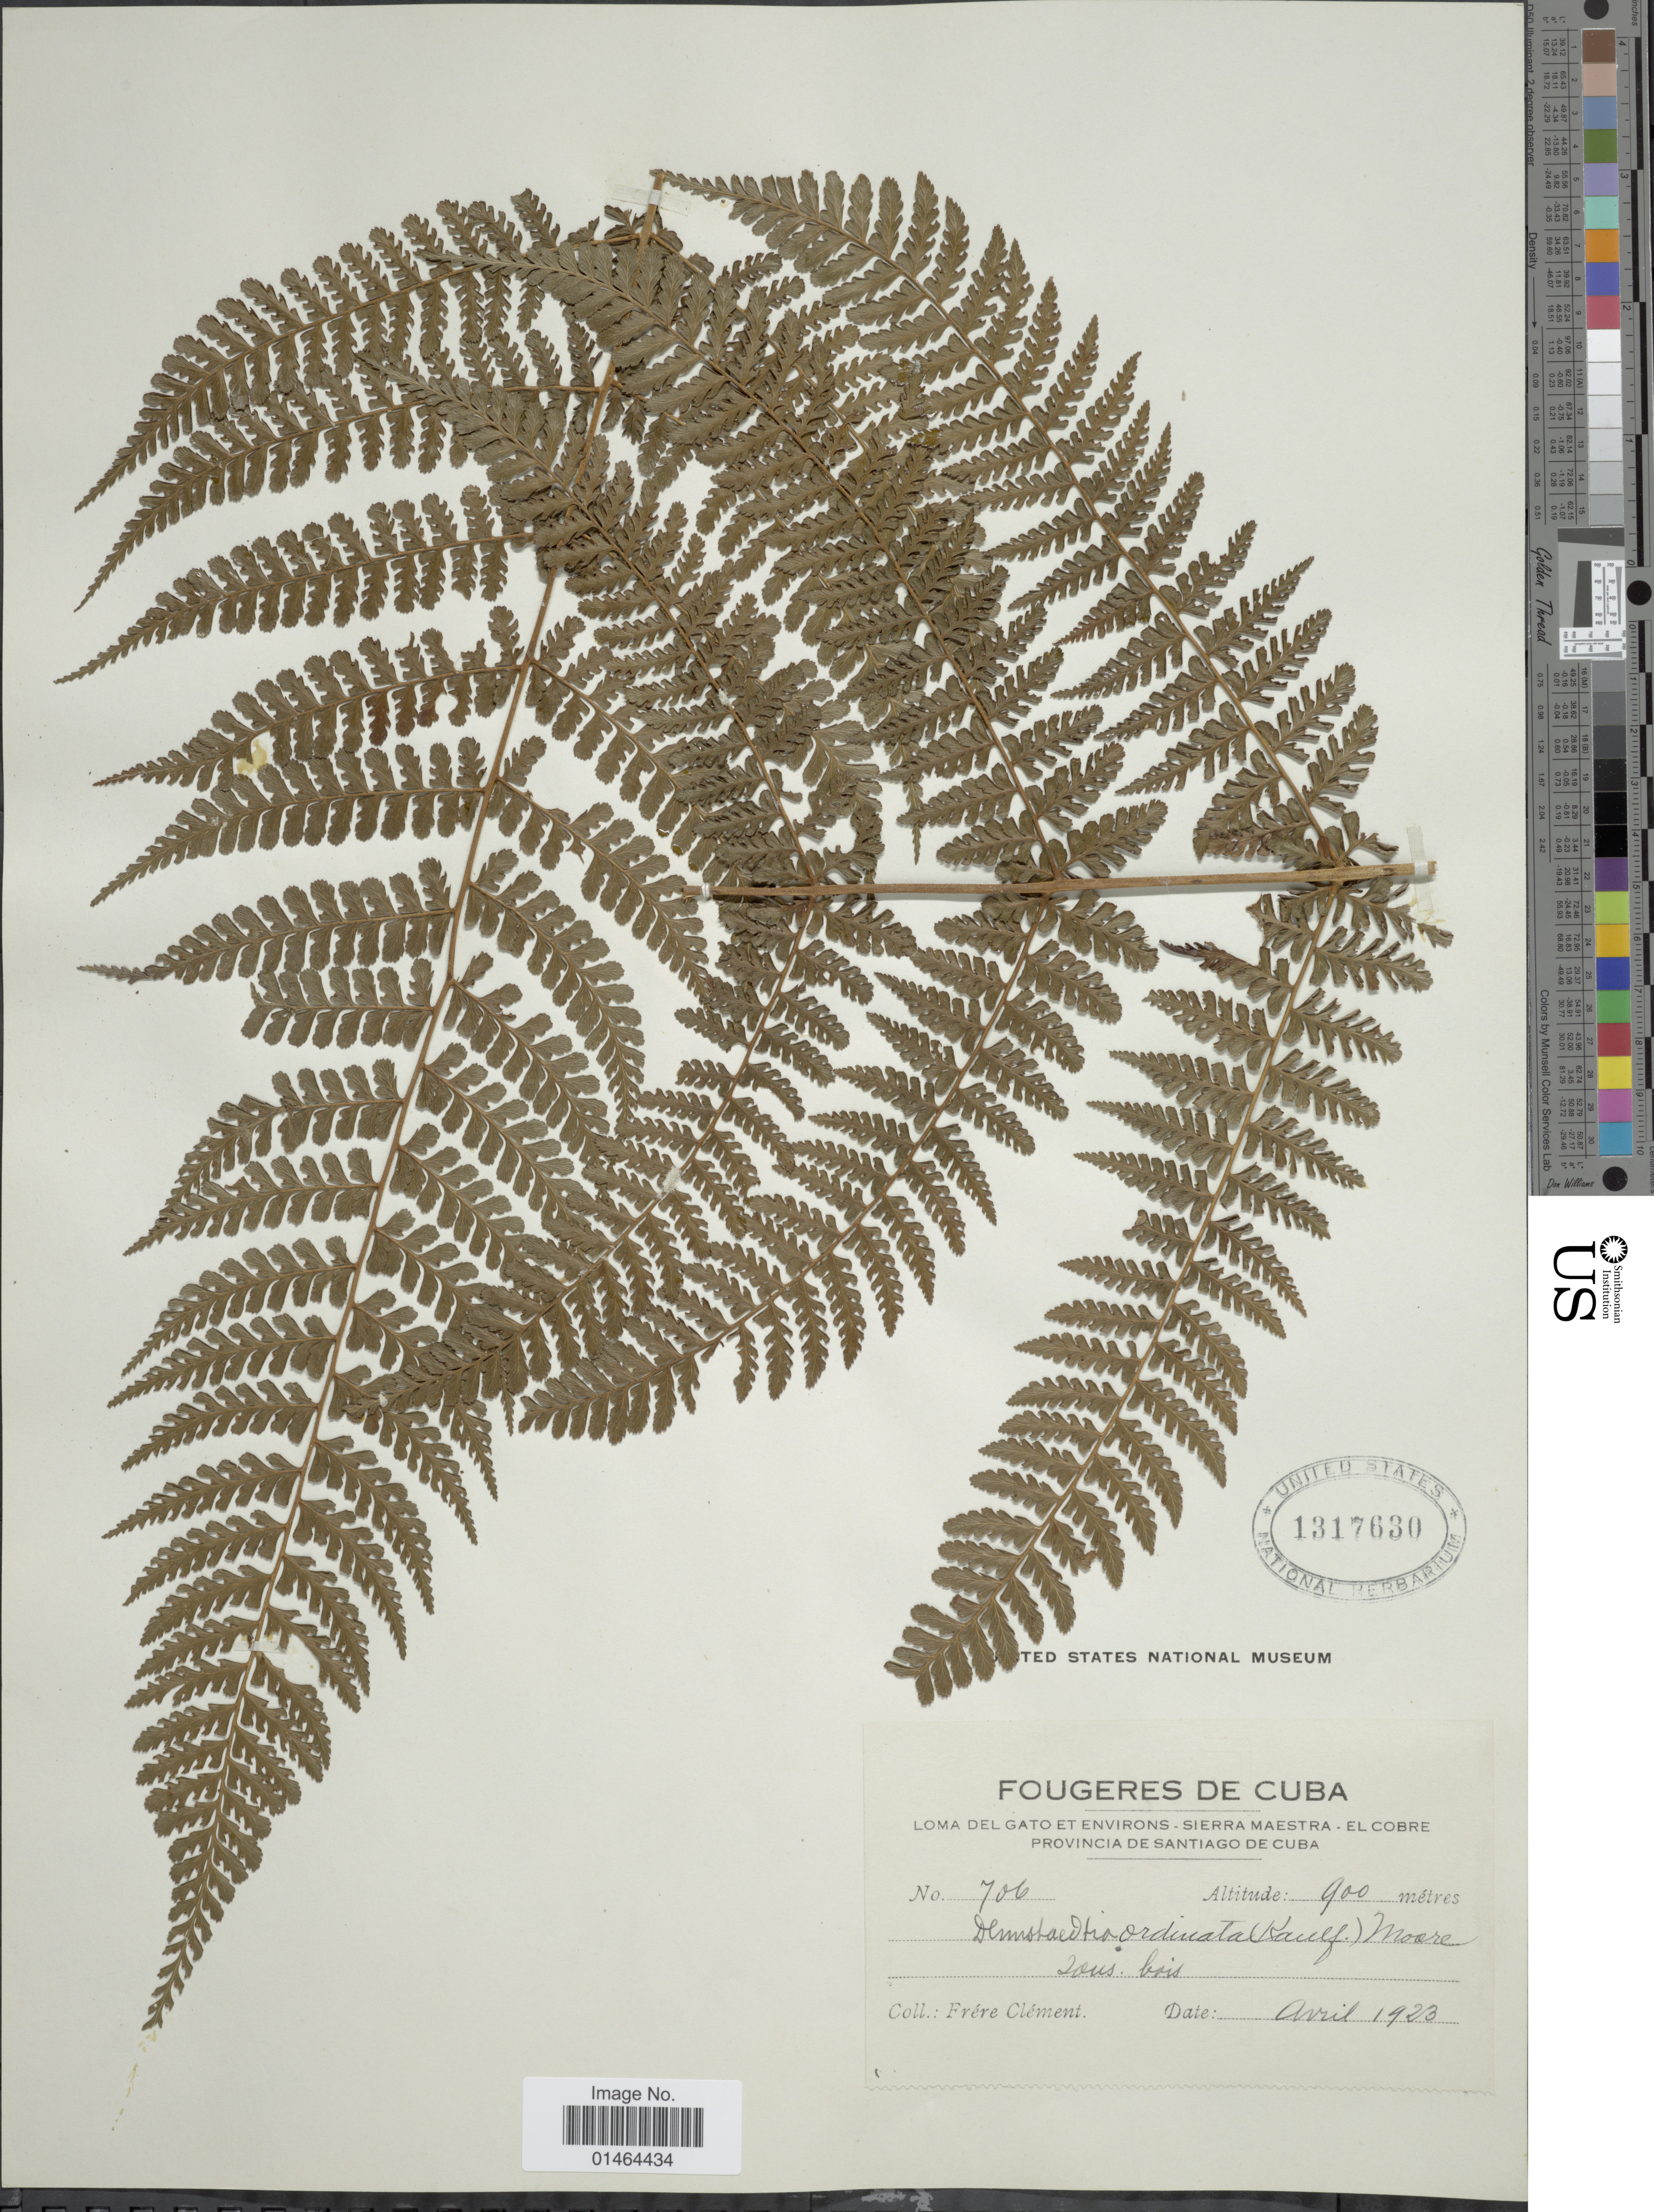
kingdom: Plantae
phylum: Tracheophyta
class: Polypodiopsida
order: Polypodiales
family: Dennstaedtiaceae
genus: Dennstaedtia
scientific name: Dennstaedtia dissecta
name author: (Sw.) T. Moore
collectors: B. Clement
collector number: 706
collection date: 1923-04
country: Cuba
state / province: Santiago de Cuba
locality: Loma del Gato et environs - Sierra Maestra - el Cobre provincia de Santiago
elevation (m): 900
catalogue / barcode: US 1317630